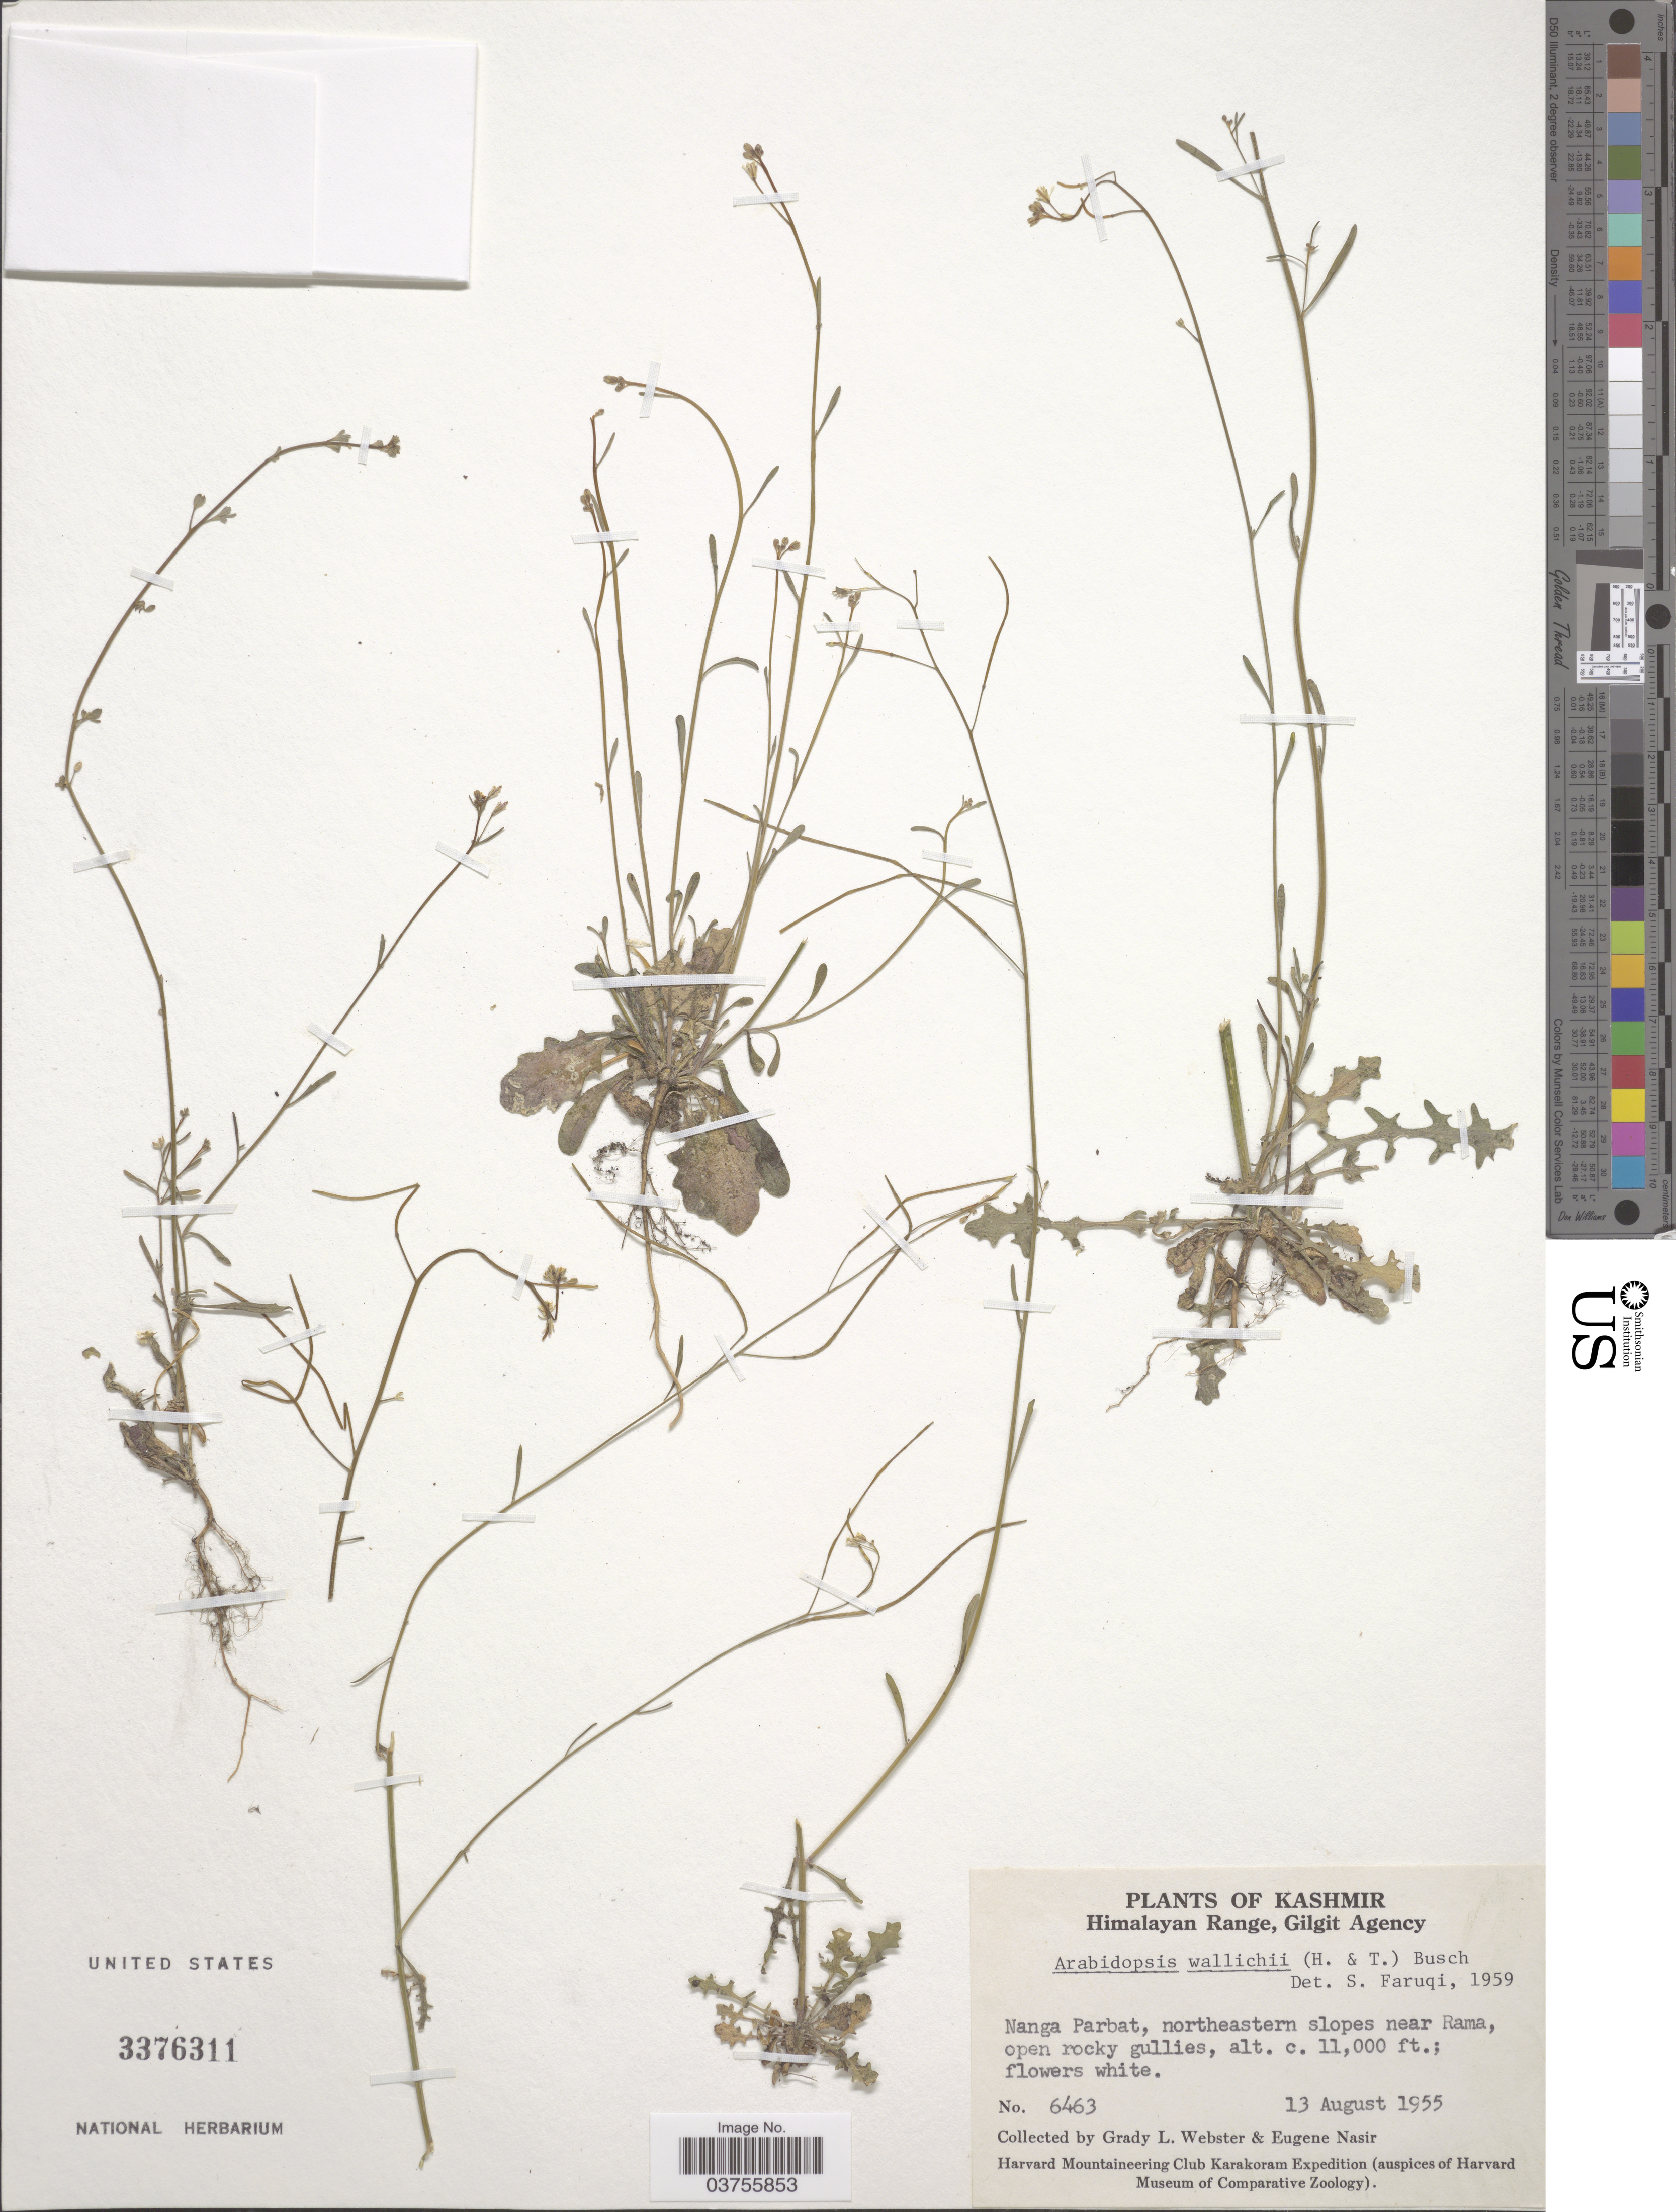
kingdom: Plantae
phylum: Tracheophyta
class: Magnoliopsida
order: Brassicales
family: Brassicaceae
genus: Arabidopsis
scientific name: Arabidopsis wallichii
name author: (Hook. f. & Thomson) N. Busch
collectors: G. L. Webster & E. Nasir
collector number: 6463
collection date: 1955-08-13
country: Pakistan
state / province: Gilgit-Baltistan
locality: Kashmir. Himalayan Range, Gilgit Agency. Nanga Parbat, northeastern slopes near Rama.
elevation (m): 3353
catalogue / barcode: US 3376311